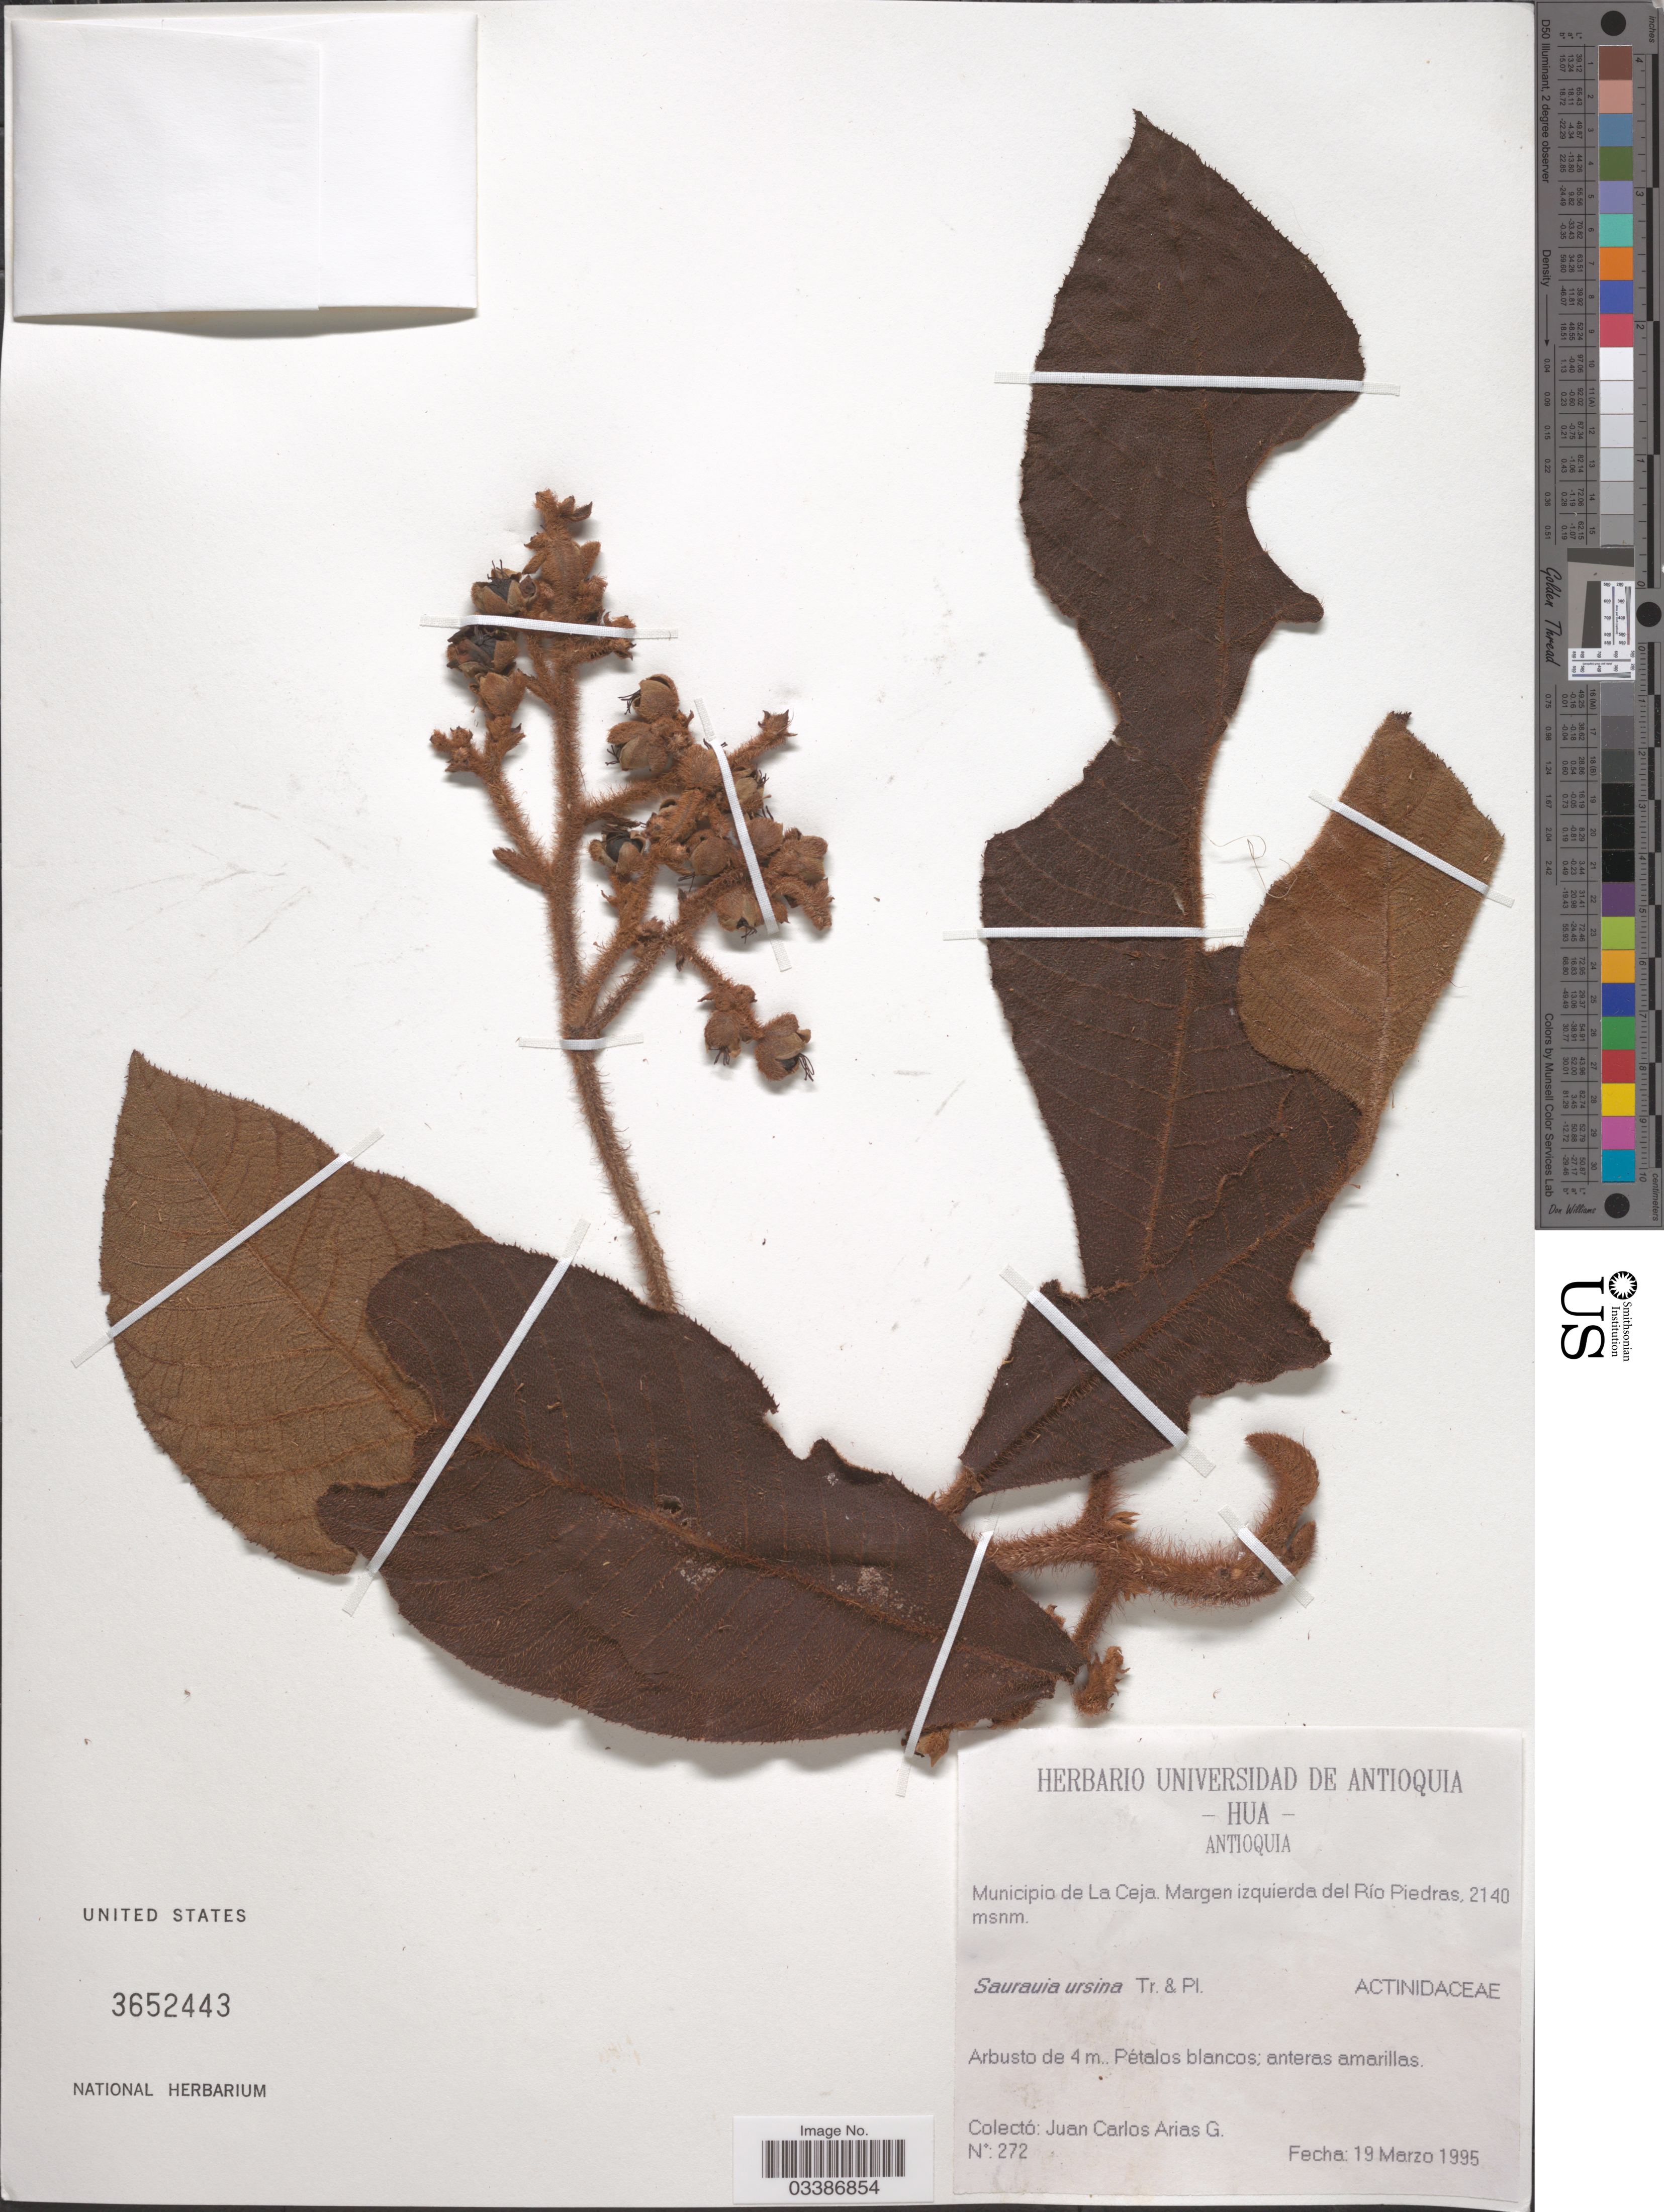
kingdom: Plantae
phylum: Tracheophyta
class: Magnoliopsida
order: Ericales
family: Actinidiaceae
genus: Saurauia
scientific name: Saurauia ursina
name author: Triana & Planch.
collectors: J. Arias G.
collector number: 272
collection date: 1995-03-19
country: Colombia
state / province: Antioquia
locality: Municipio de La Ceja. Margen izquierda del Río Piedras.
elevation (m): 2140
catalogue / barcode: US 3652443